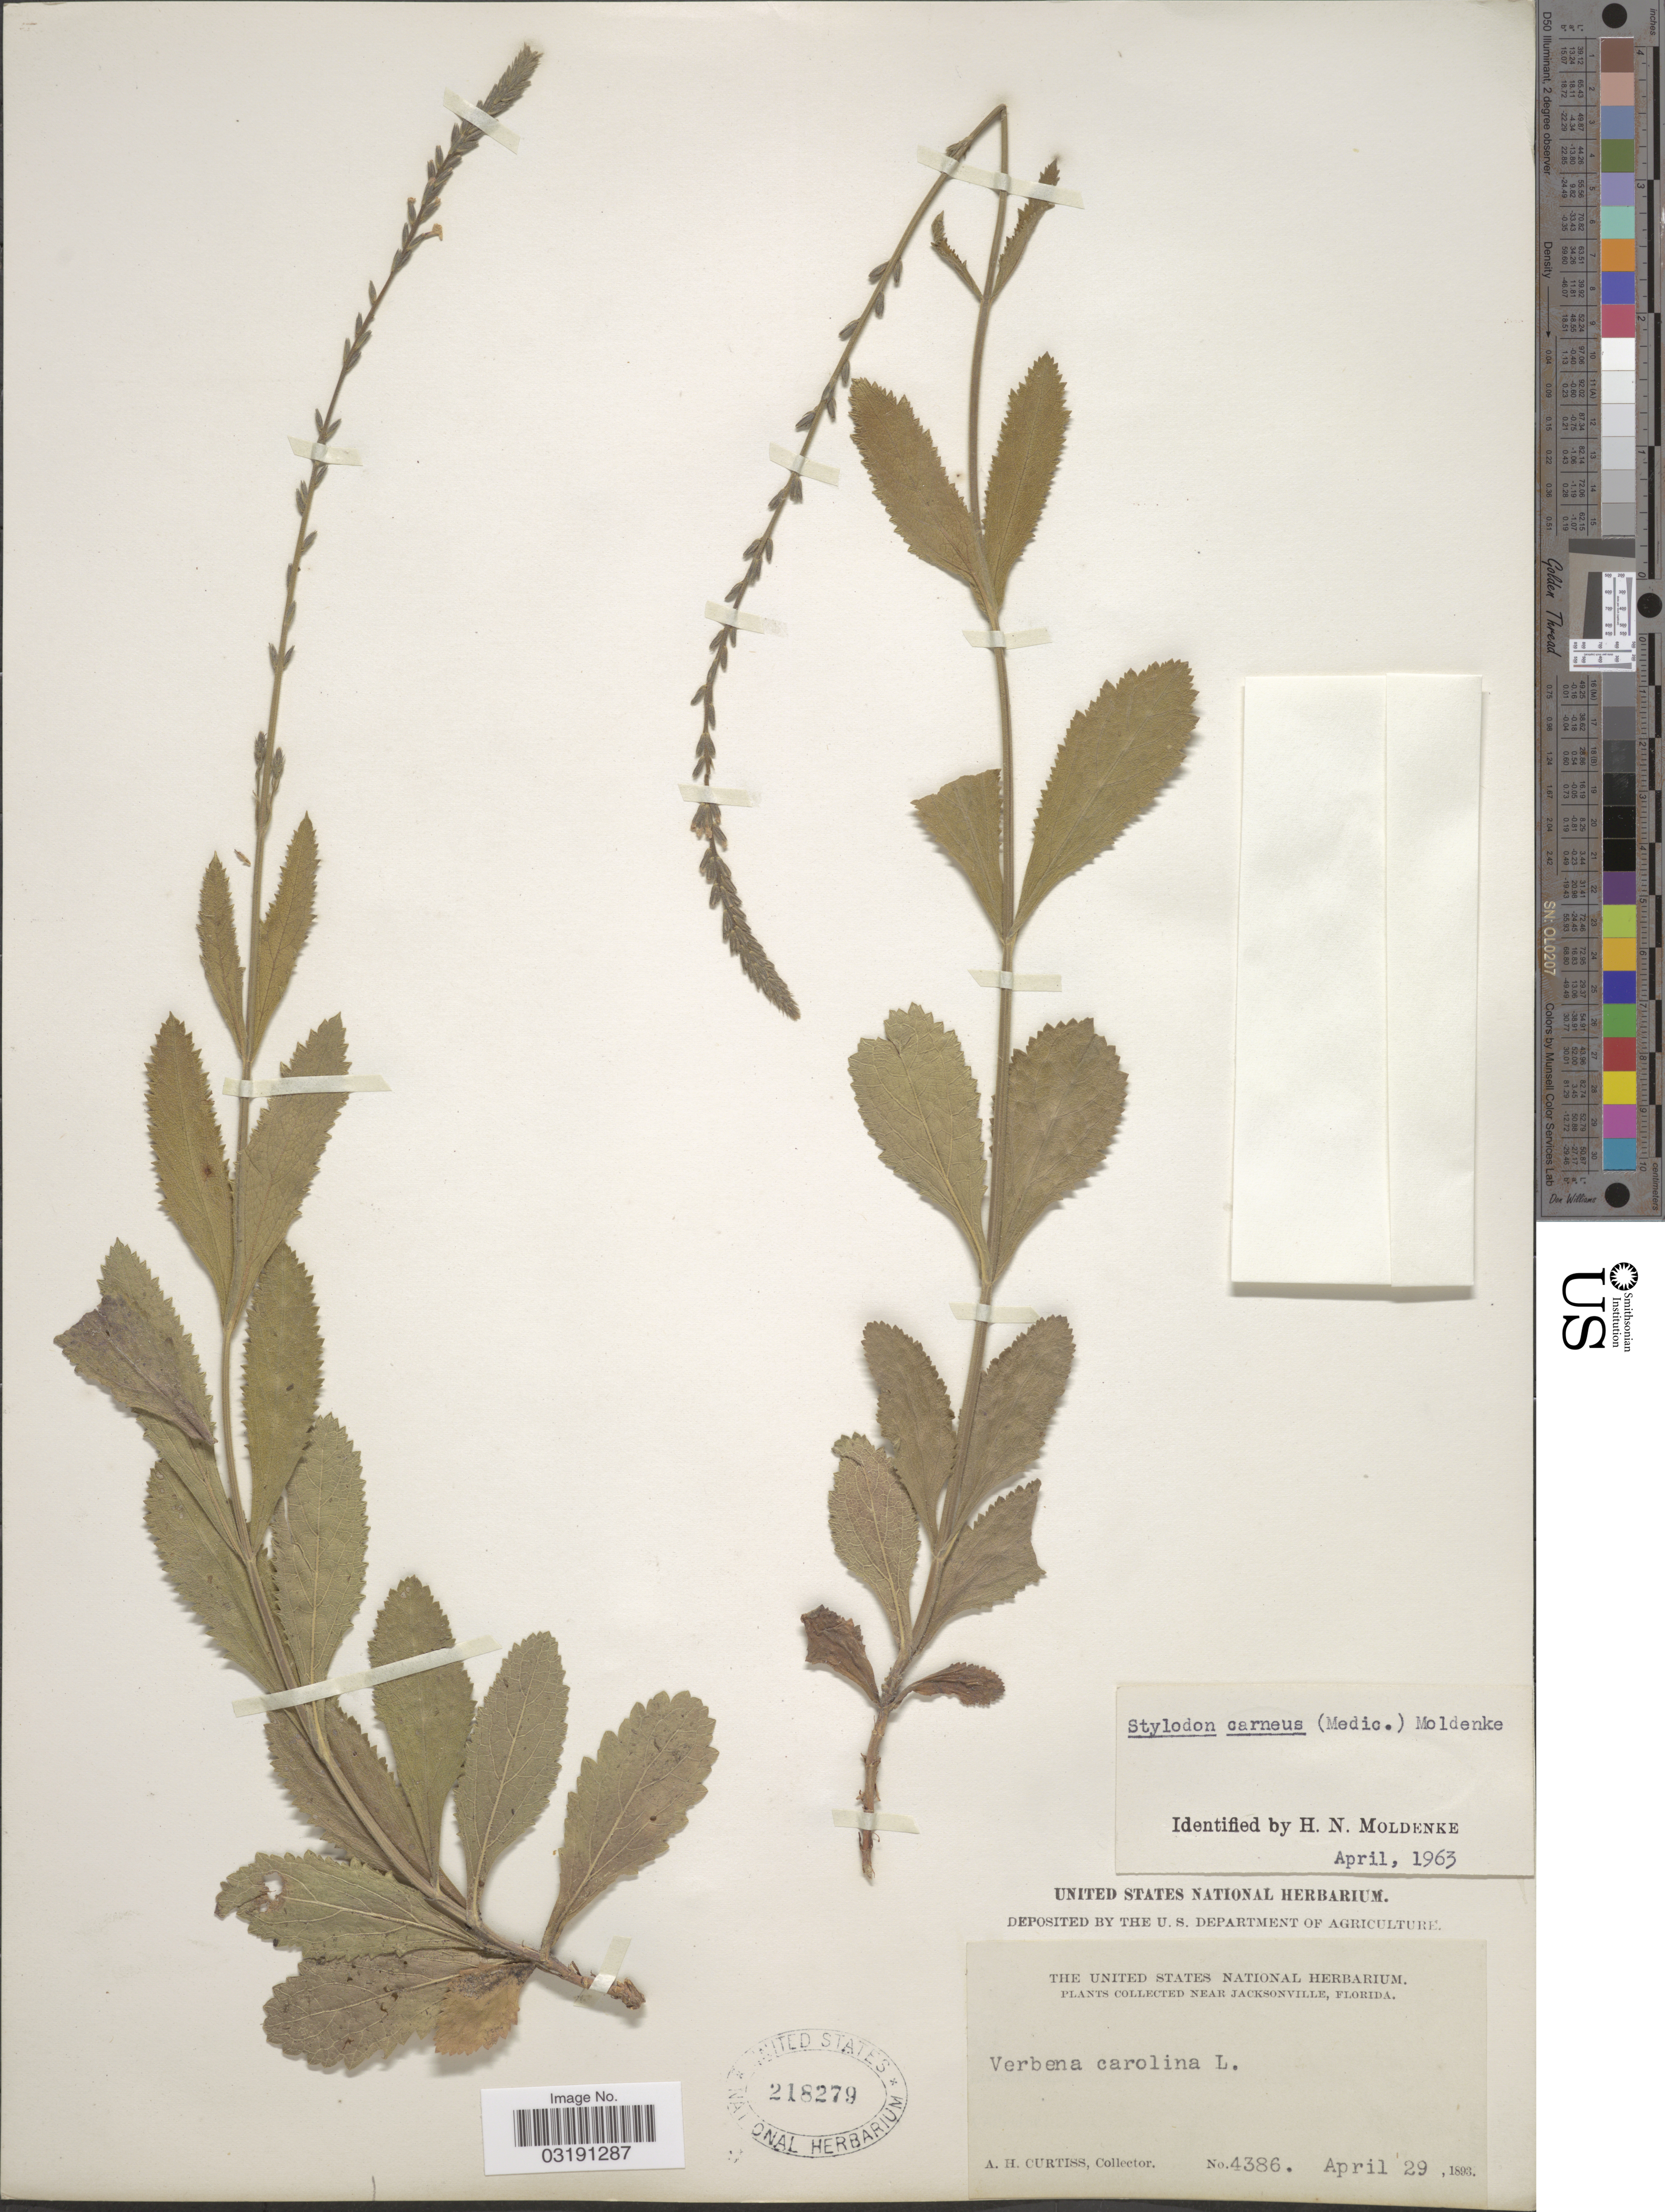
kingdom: Plantae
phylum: Tracheophyta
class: Magnoliopsida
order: Lamiales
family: Verbenaceae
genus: Verbena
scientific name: Verbena carnea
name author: Medik.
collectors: A. H. Curtiss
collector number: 4386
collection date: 1893-04-29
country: United States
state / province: Florida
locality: Near Jacksonville.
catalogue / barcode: US 218279